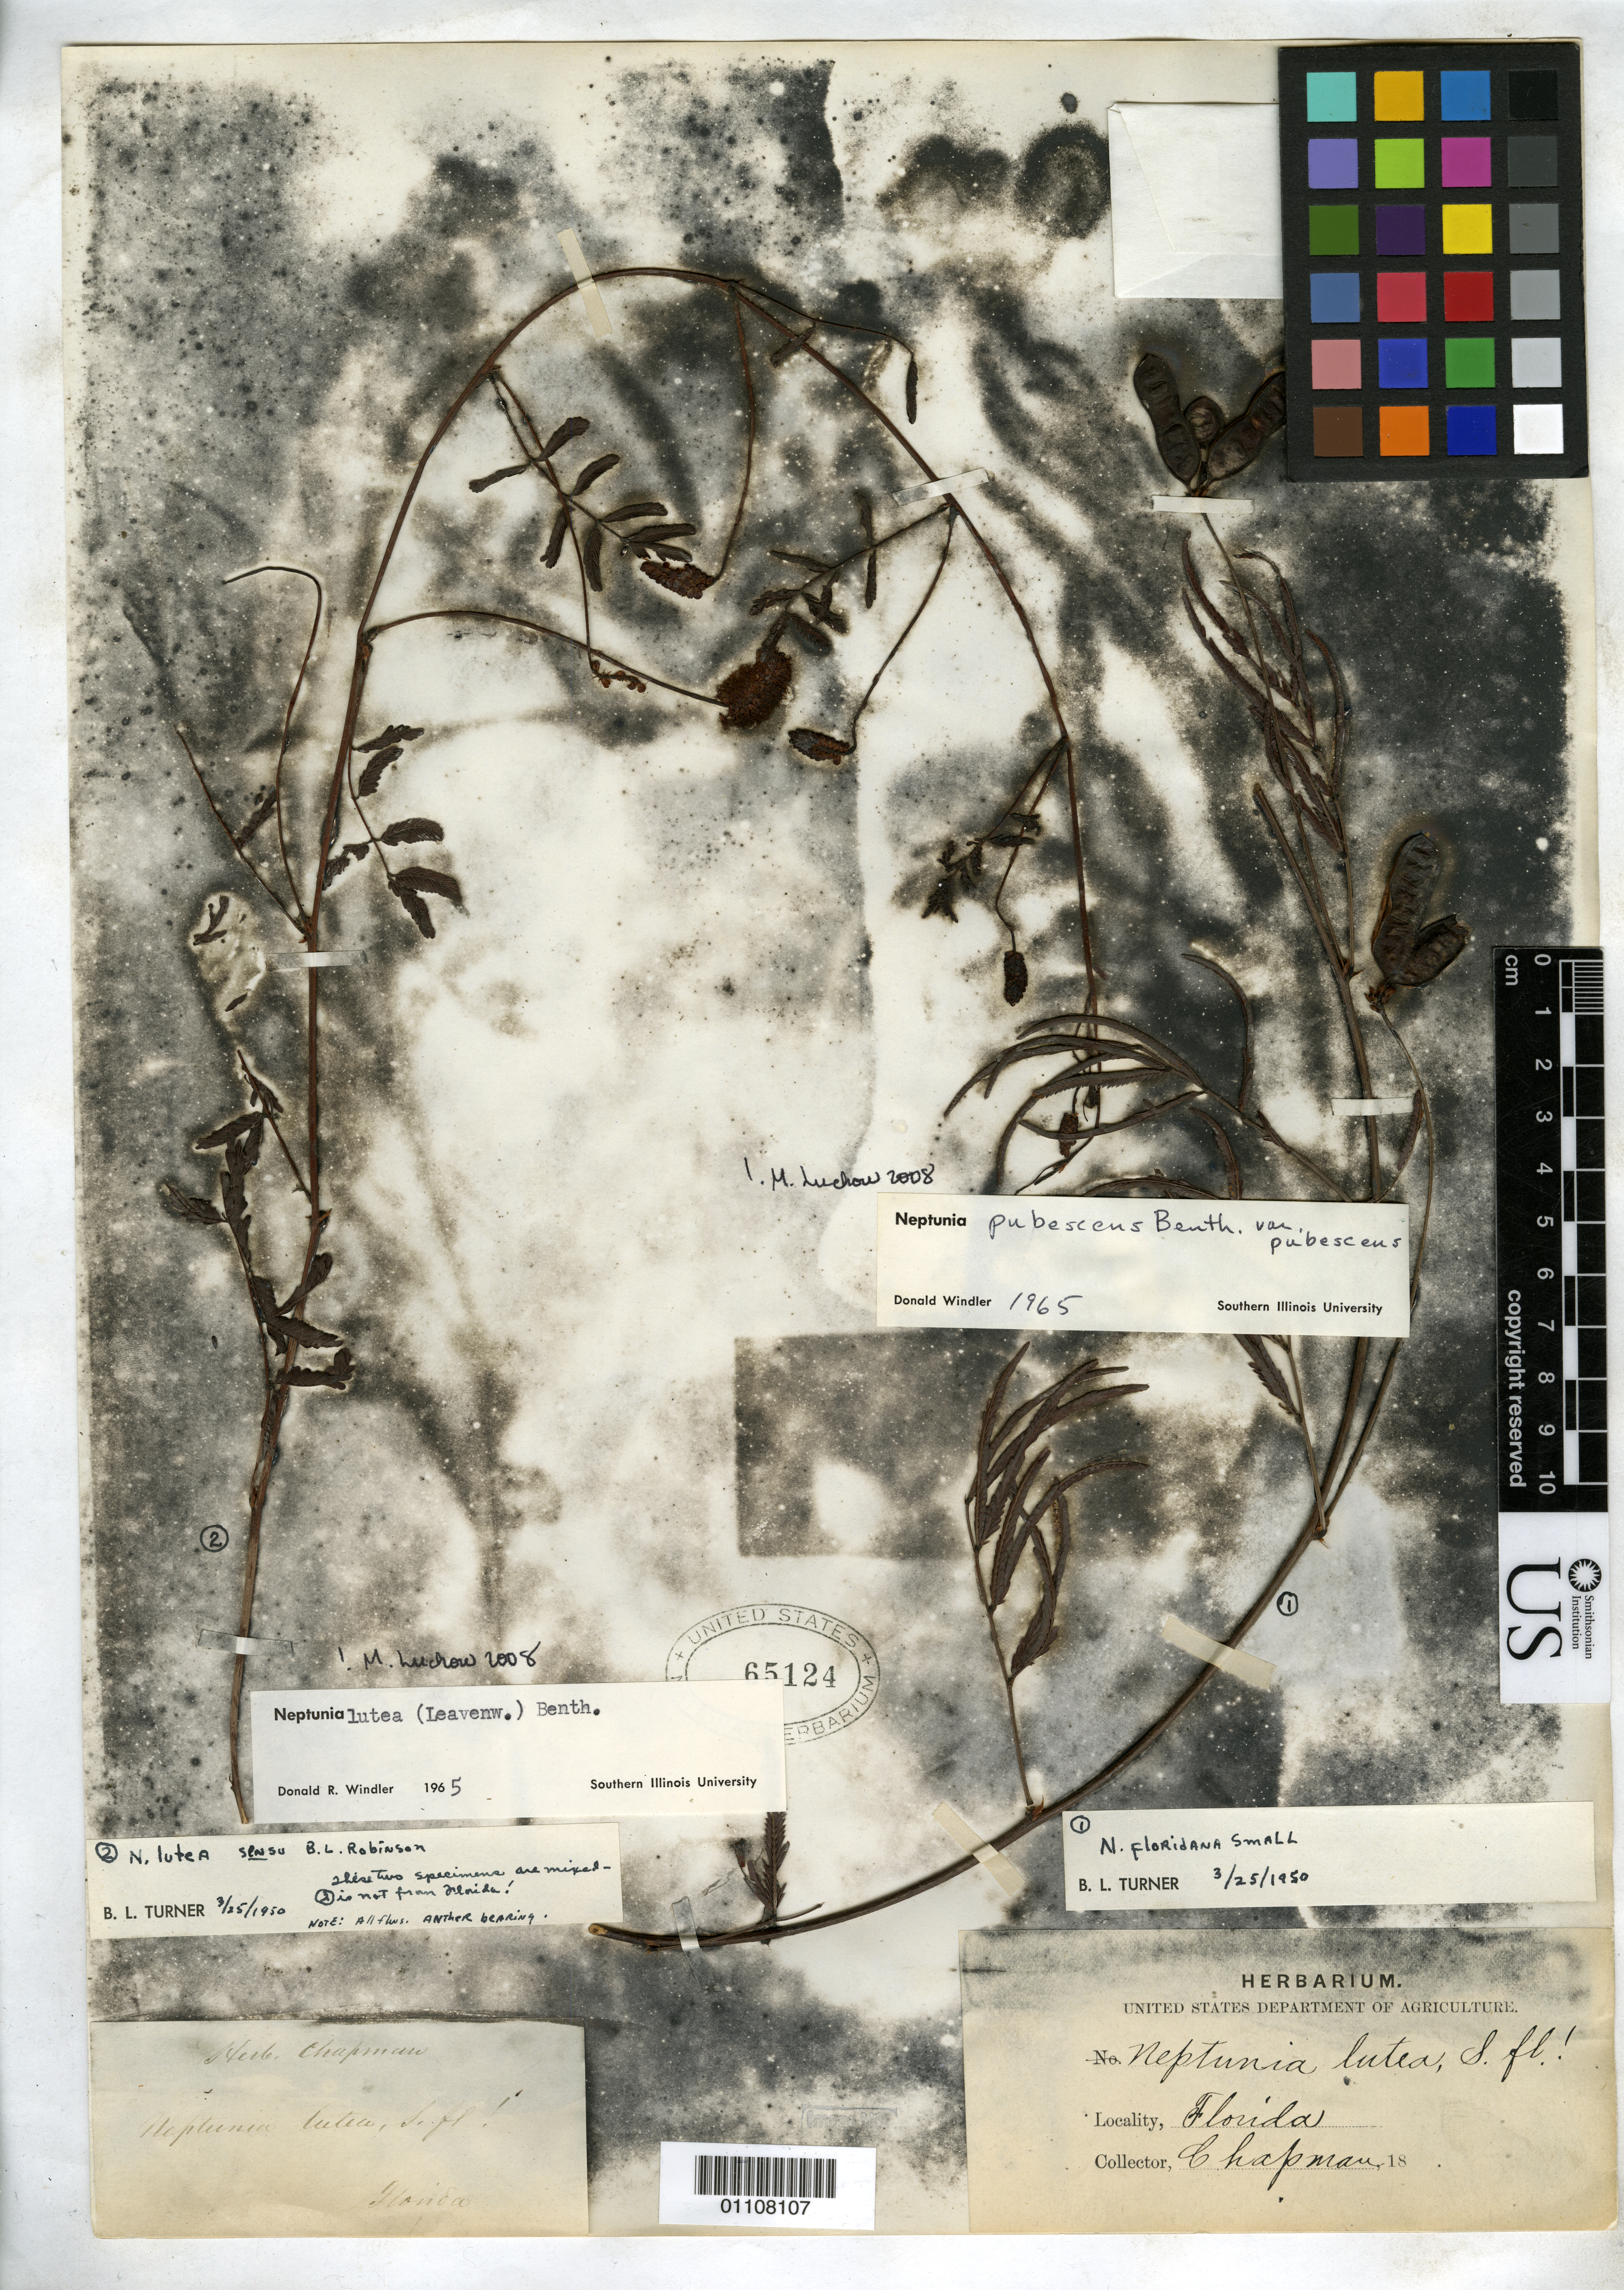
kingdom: Plantae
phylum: Tracheophyta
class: Magnoliopsida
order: Fabales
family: Fabaceae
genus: Neptunia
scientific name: Neptunia floridana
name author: Small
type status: Syntype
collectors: A. W. Chapman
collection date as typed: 18-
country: United States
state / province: Florida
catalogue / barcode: US 65124